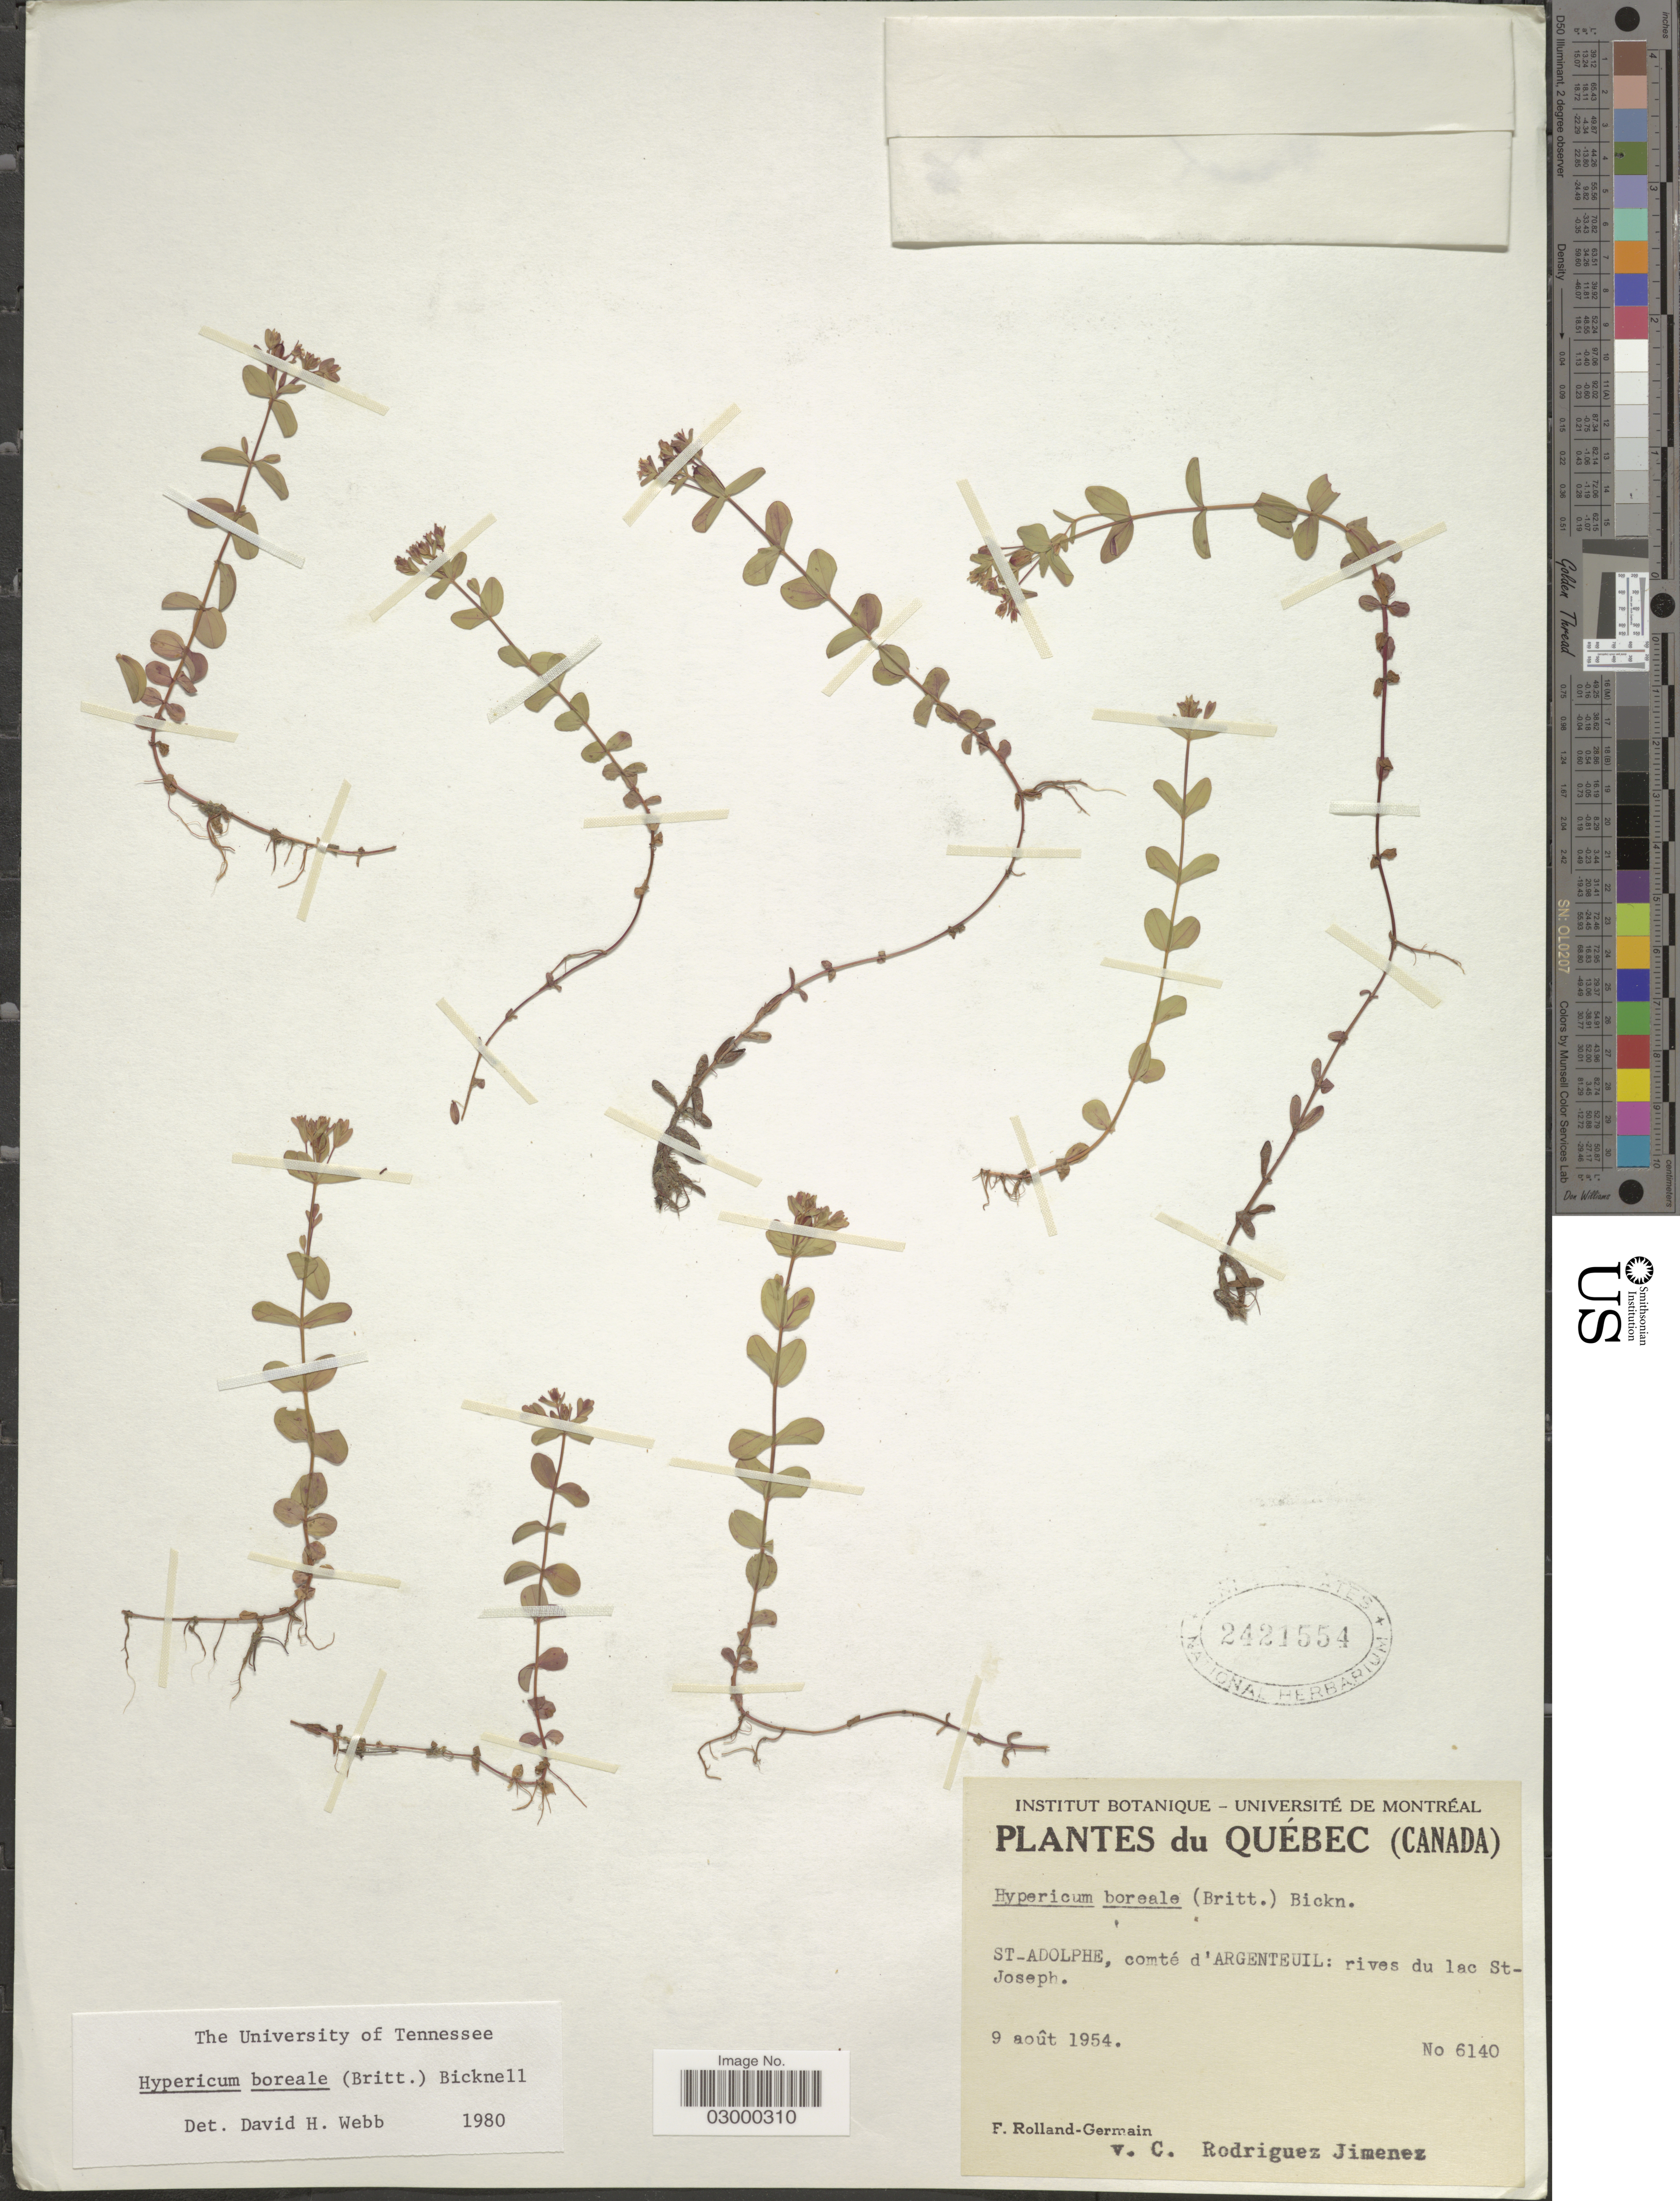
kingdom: Plantae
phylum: Tracheophyta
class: Magnoliopsida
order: Malpighiales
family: Hypericaceae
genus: Hypericum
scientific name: Hypericum boreale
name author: (Britton) E.P. Bicknell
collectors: Rolland-Germain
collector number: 6140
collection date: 1954-08-09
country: Canada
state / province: Quebec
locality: St-Adolphe, comté d'Argenteuil: rives du lac St-Joseph.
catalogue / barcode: US 2421554